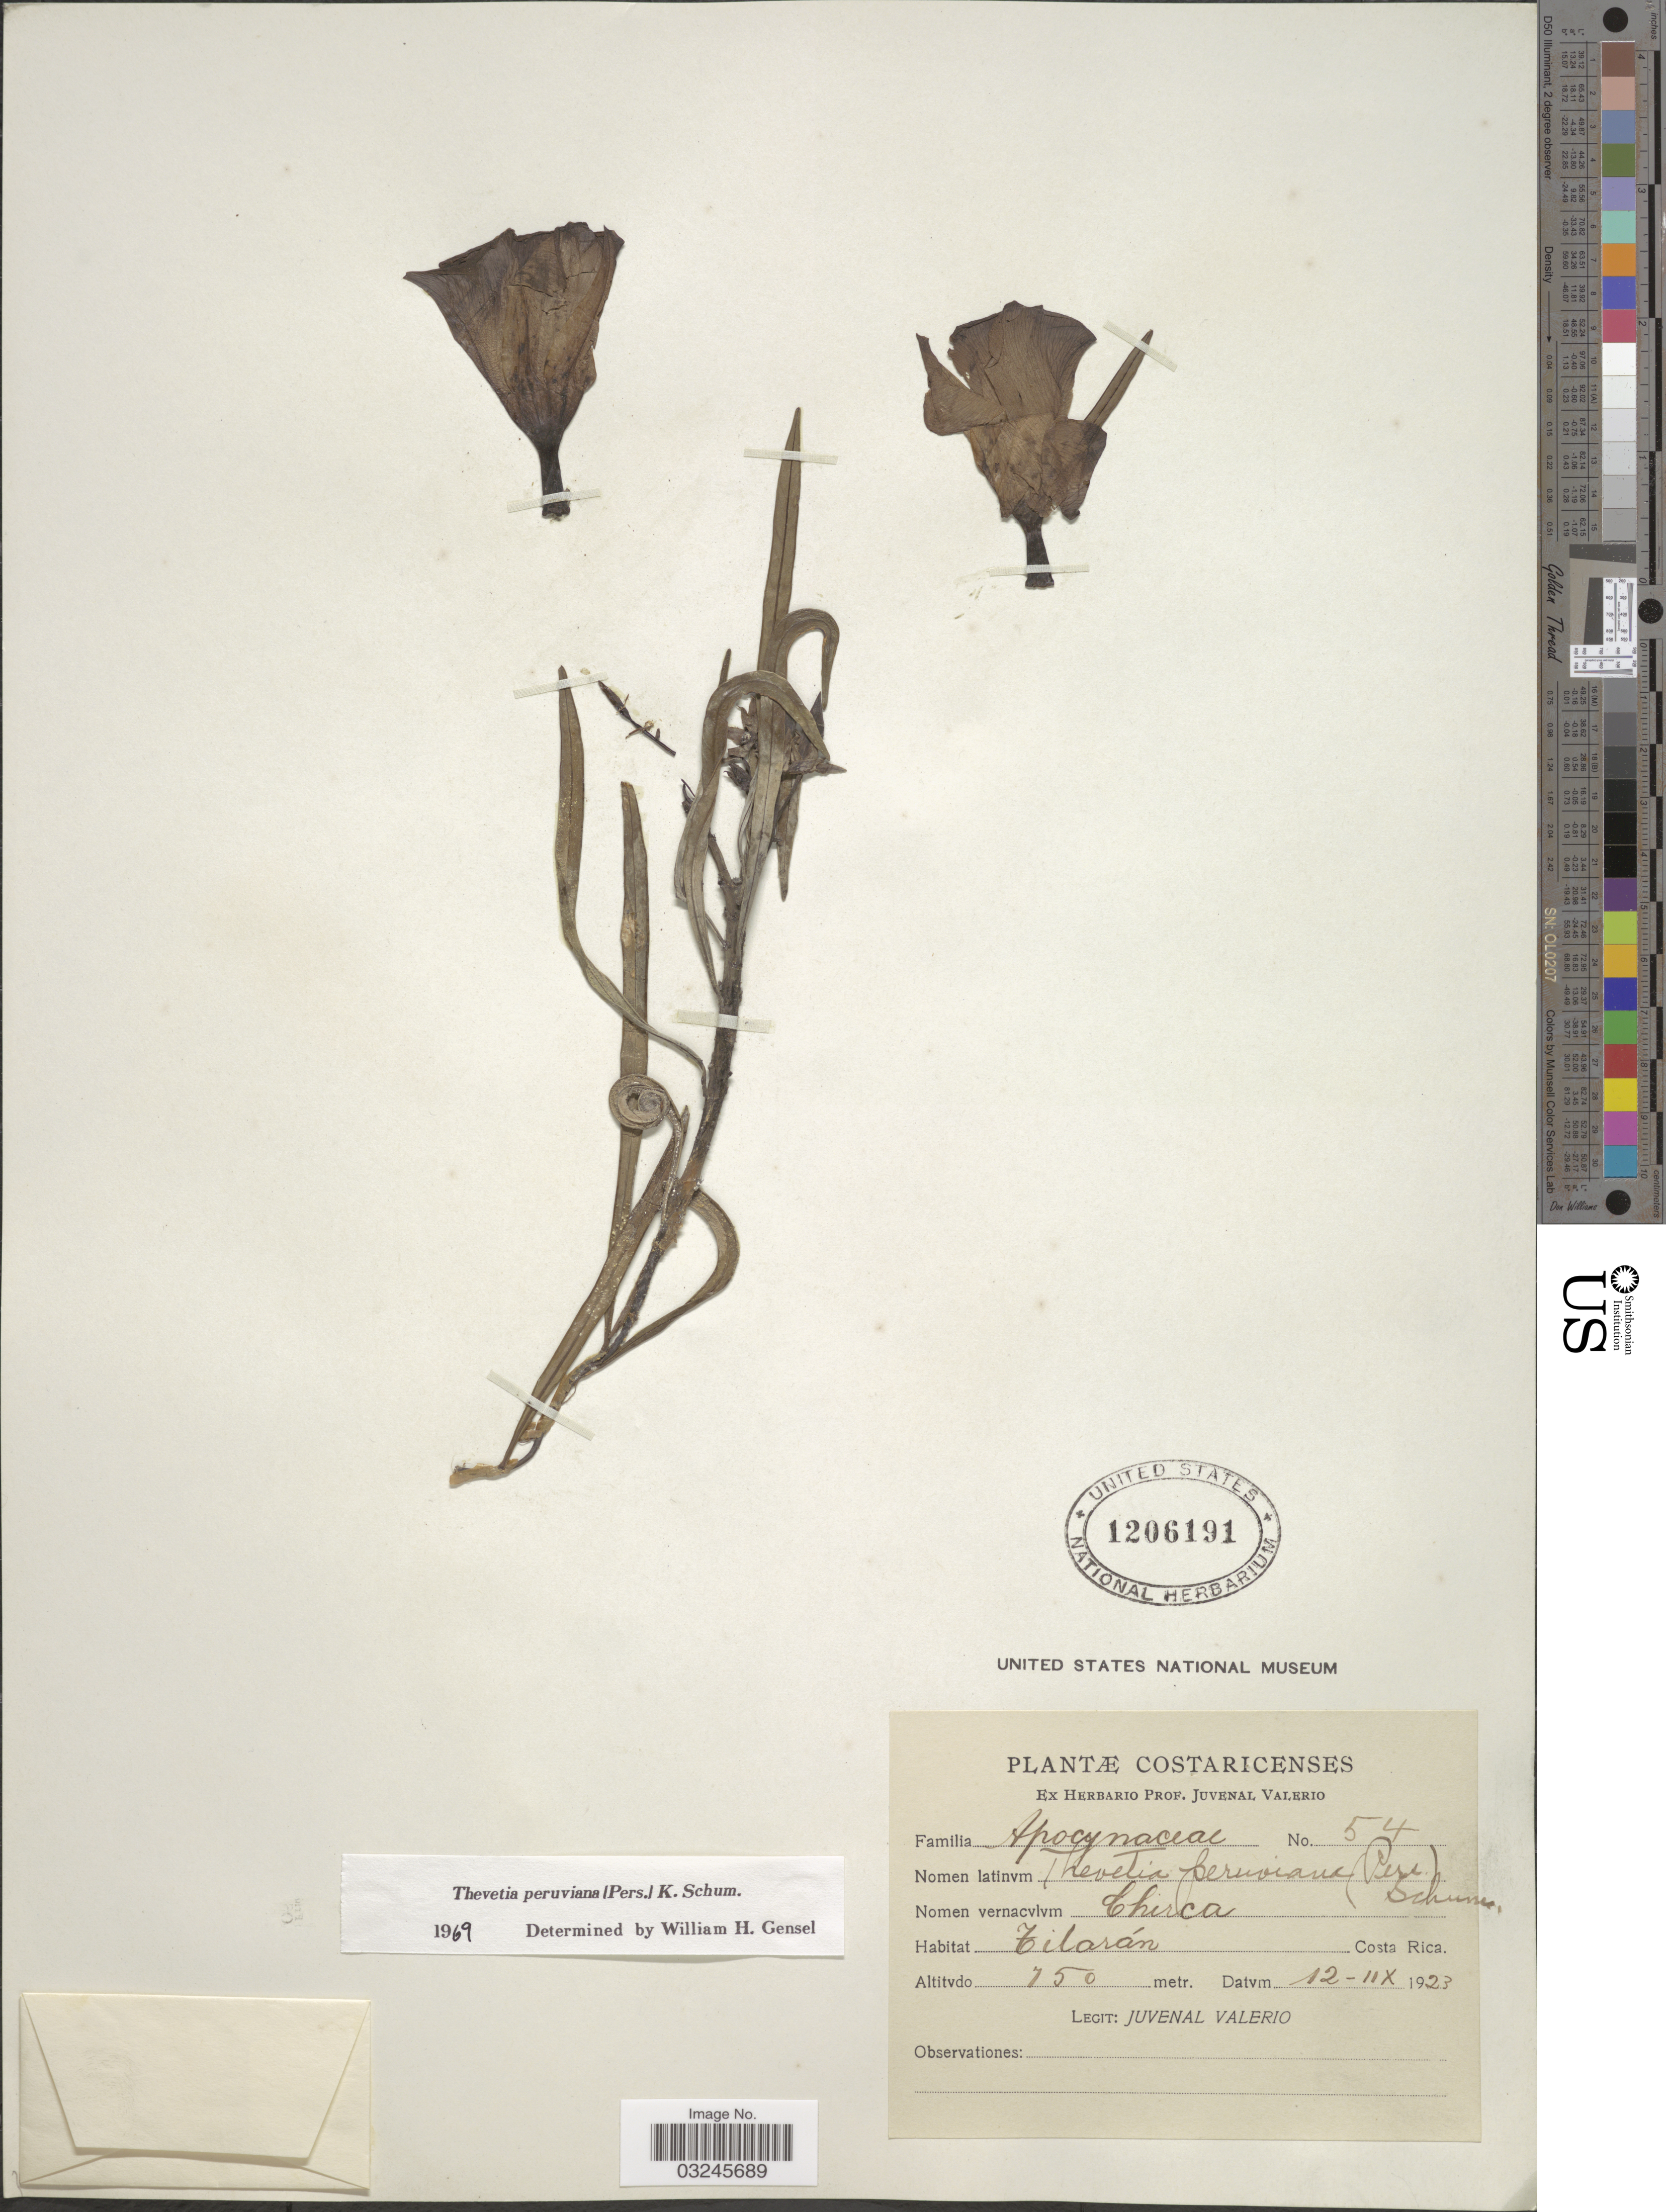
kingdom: Plantae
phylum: Tracheophyta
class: Magnoliopsida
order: Gentianales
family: Apocynaceae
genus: Thevetia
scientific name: Thevetia peruviana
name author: (Pers.) K. Schum.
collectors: J. Valerio R.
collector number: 54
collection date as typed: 12-IIX-1923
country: Costa Rica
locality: Tilarán.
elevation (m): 750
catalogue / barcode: US 1206191